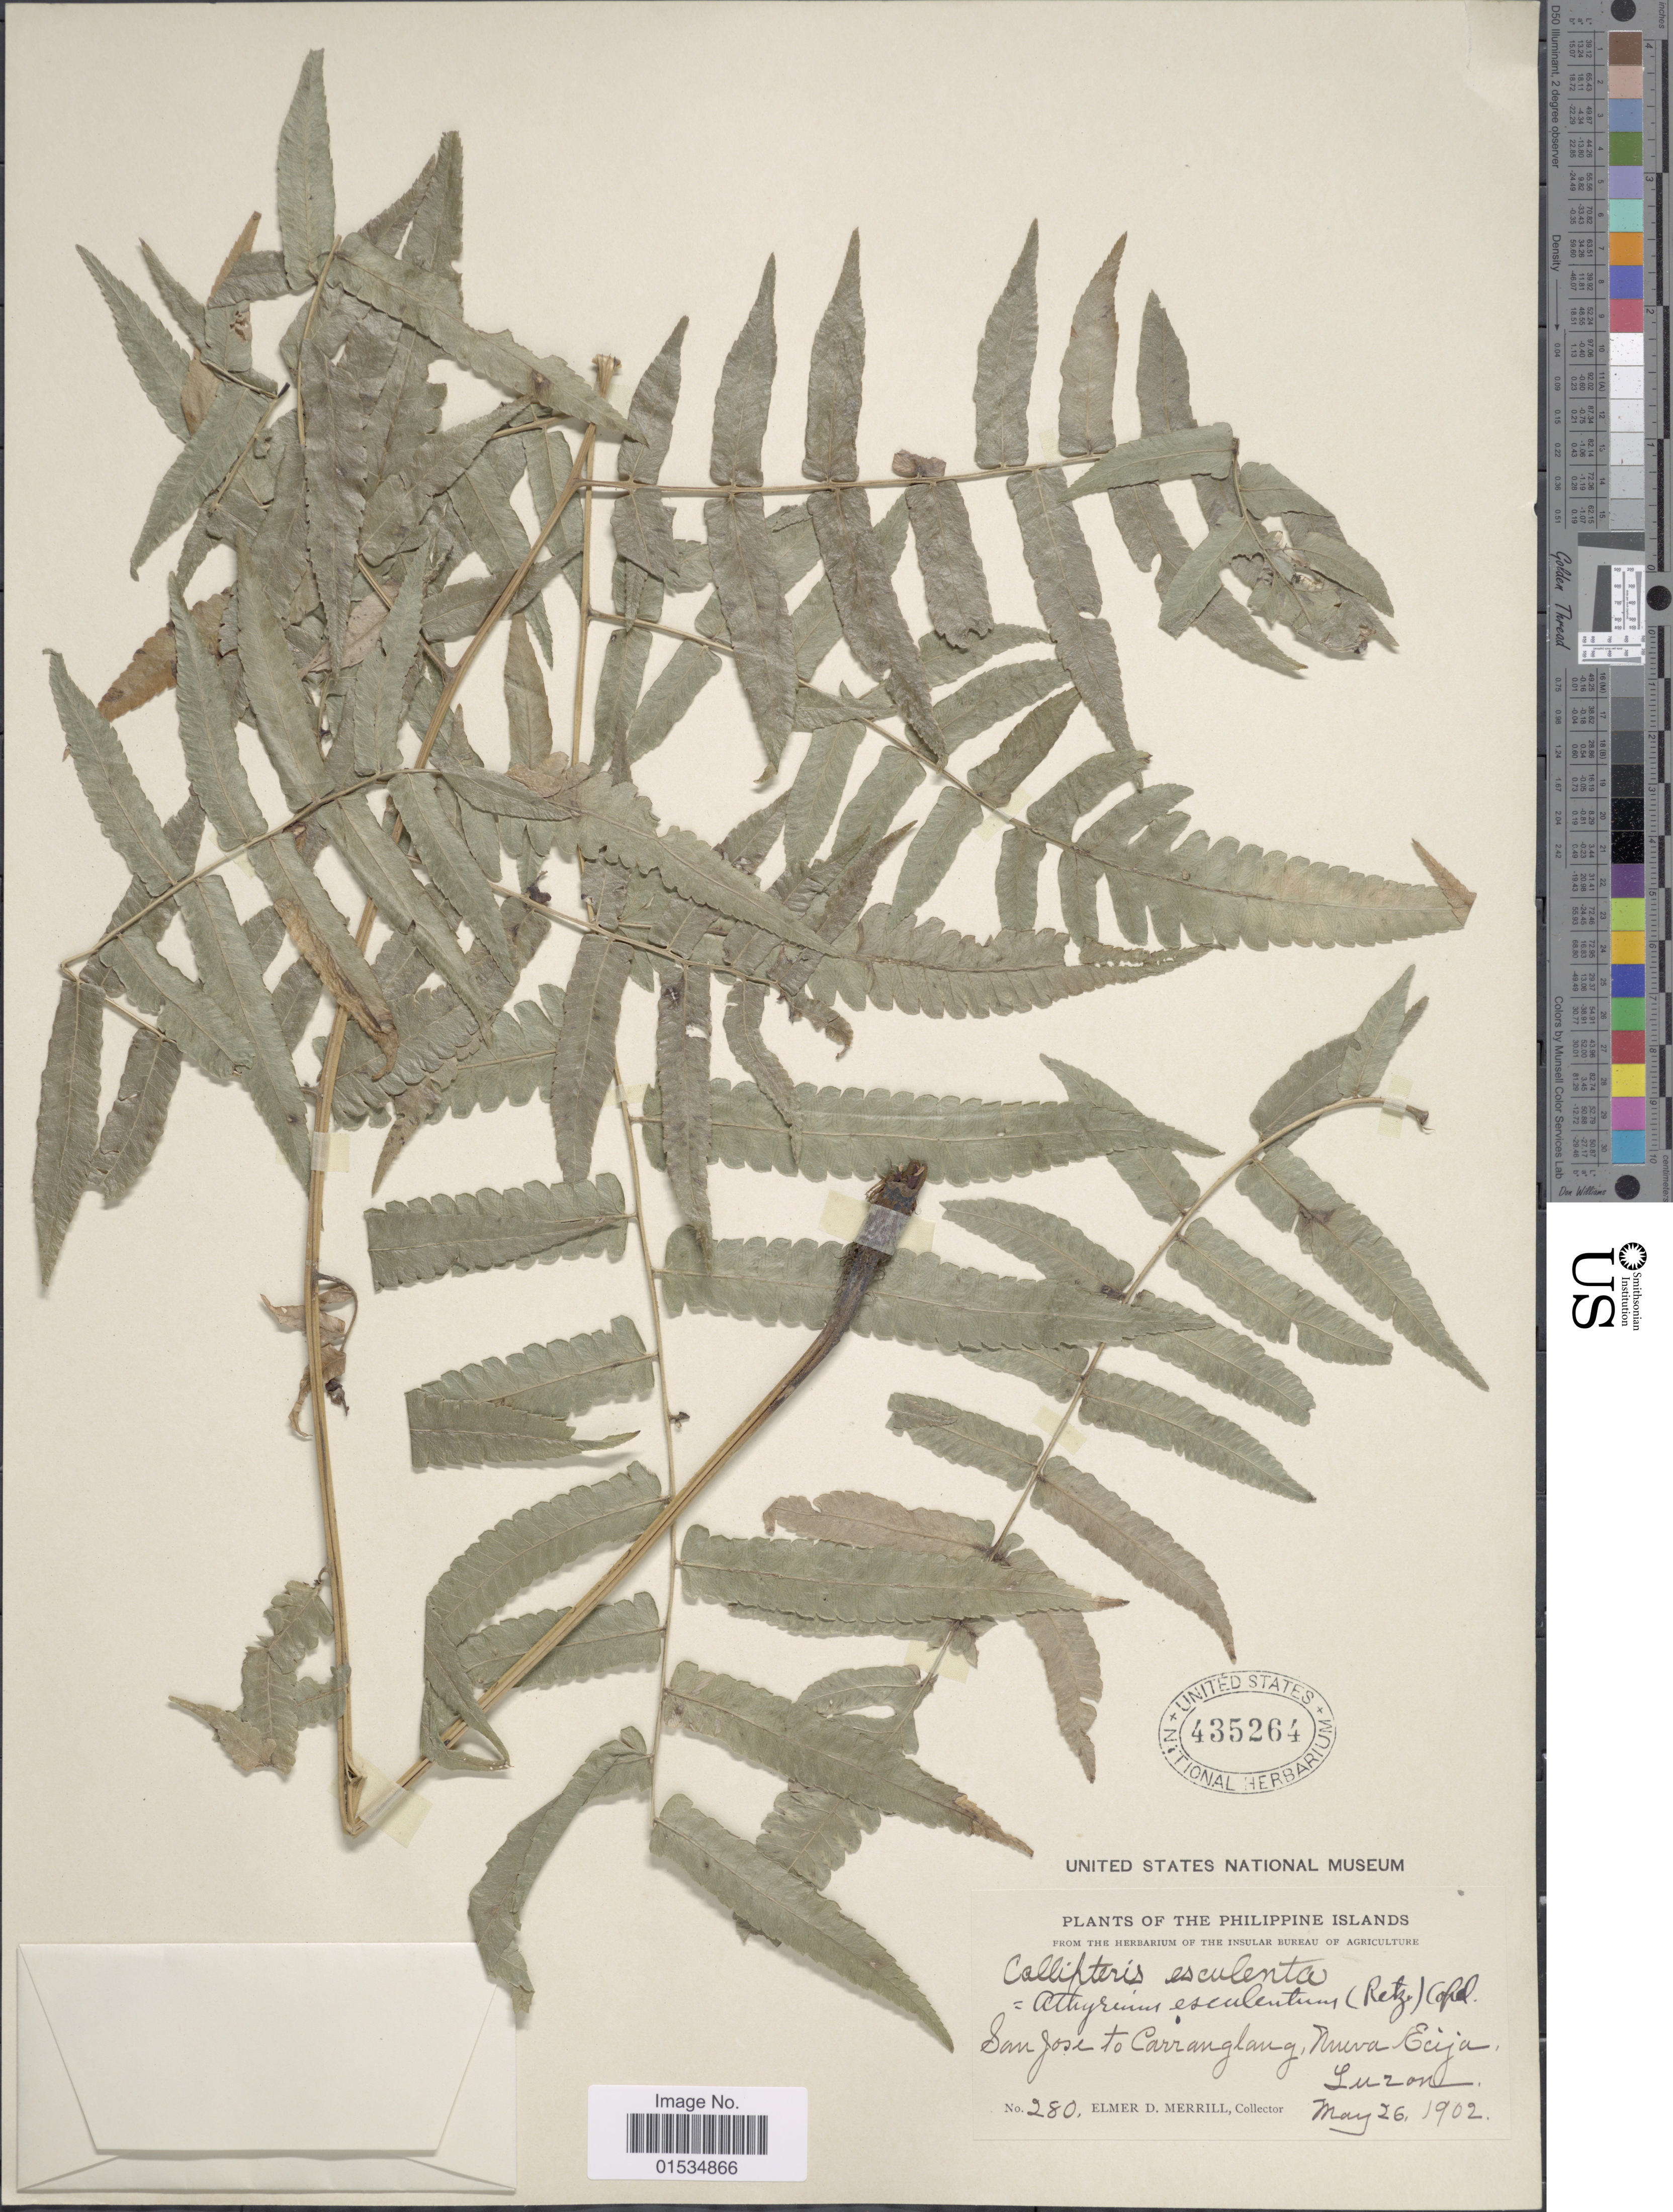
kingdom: Plantae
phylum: Tracheophyta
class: Polypodiopsida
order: Polypodiales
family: Athyriaceae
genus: Diplazium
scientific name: Diplazium esculentum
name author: (Retz.) Sw.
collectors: E. D. Merrill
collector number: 280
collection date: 1902-05-26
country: Philippines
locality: San Jose to Carranglang, Nueva Ecija, Luzon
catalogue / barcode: US 435264